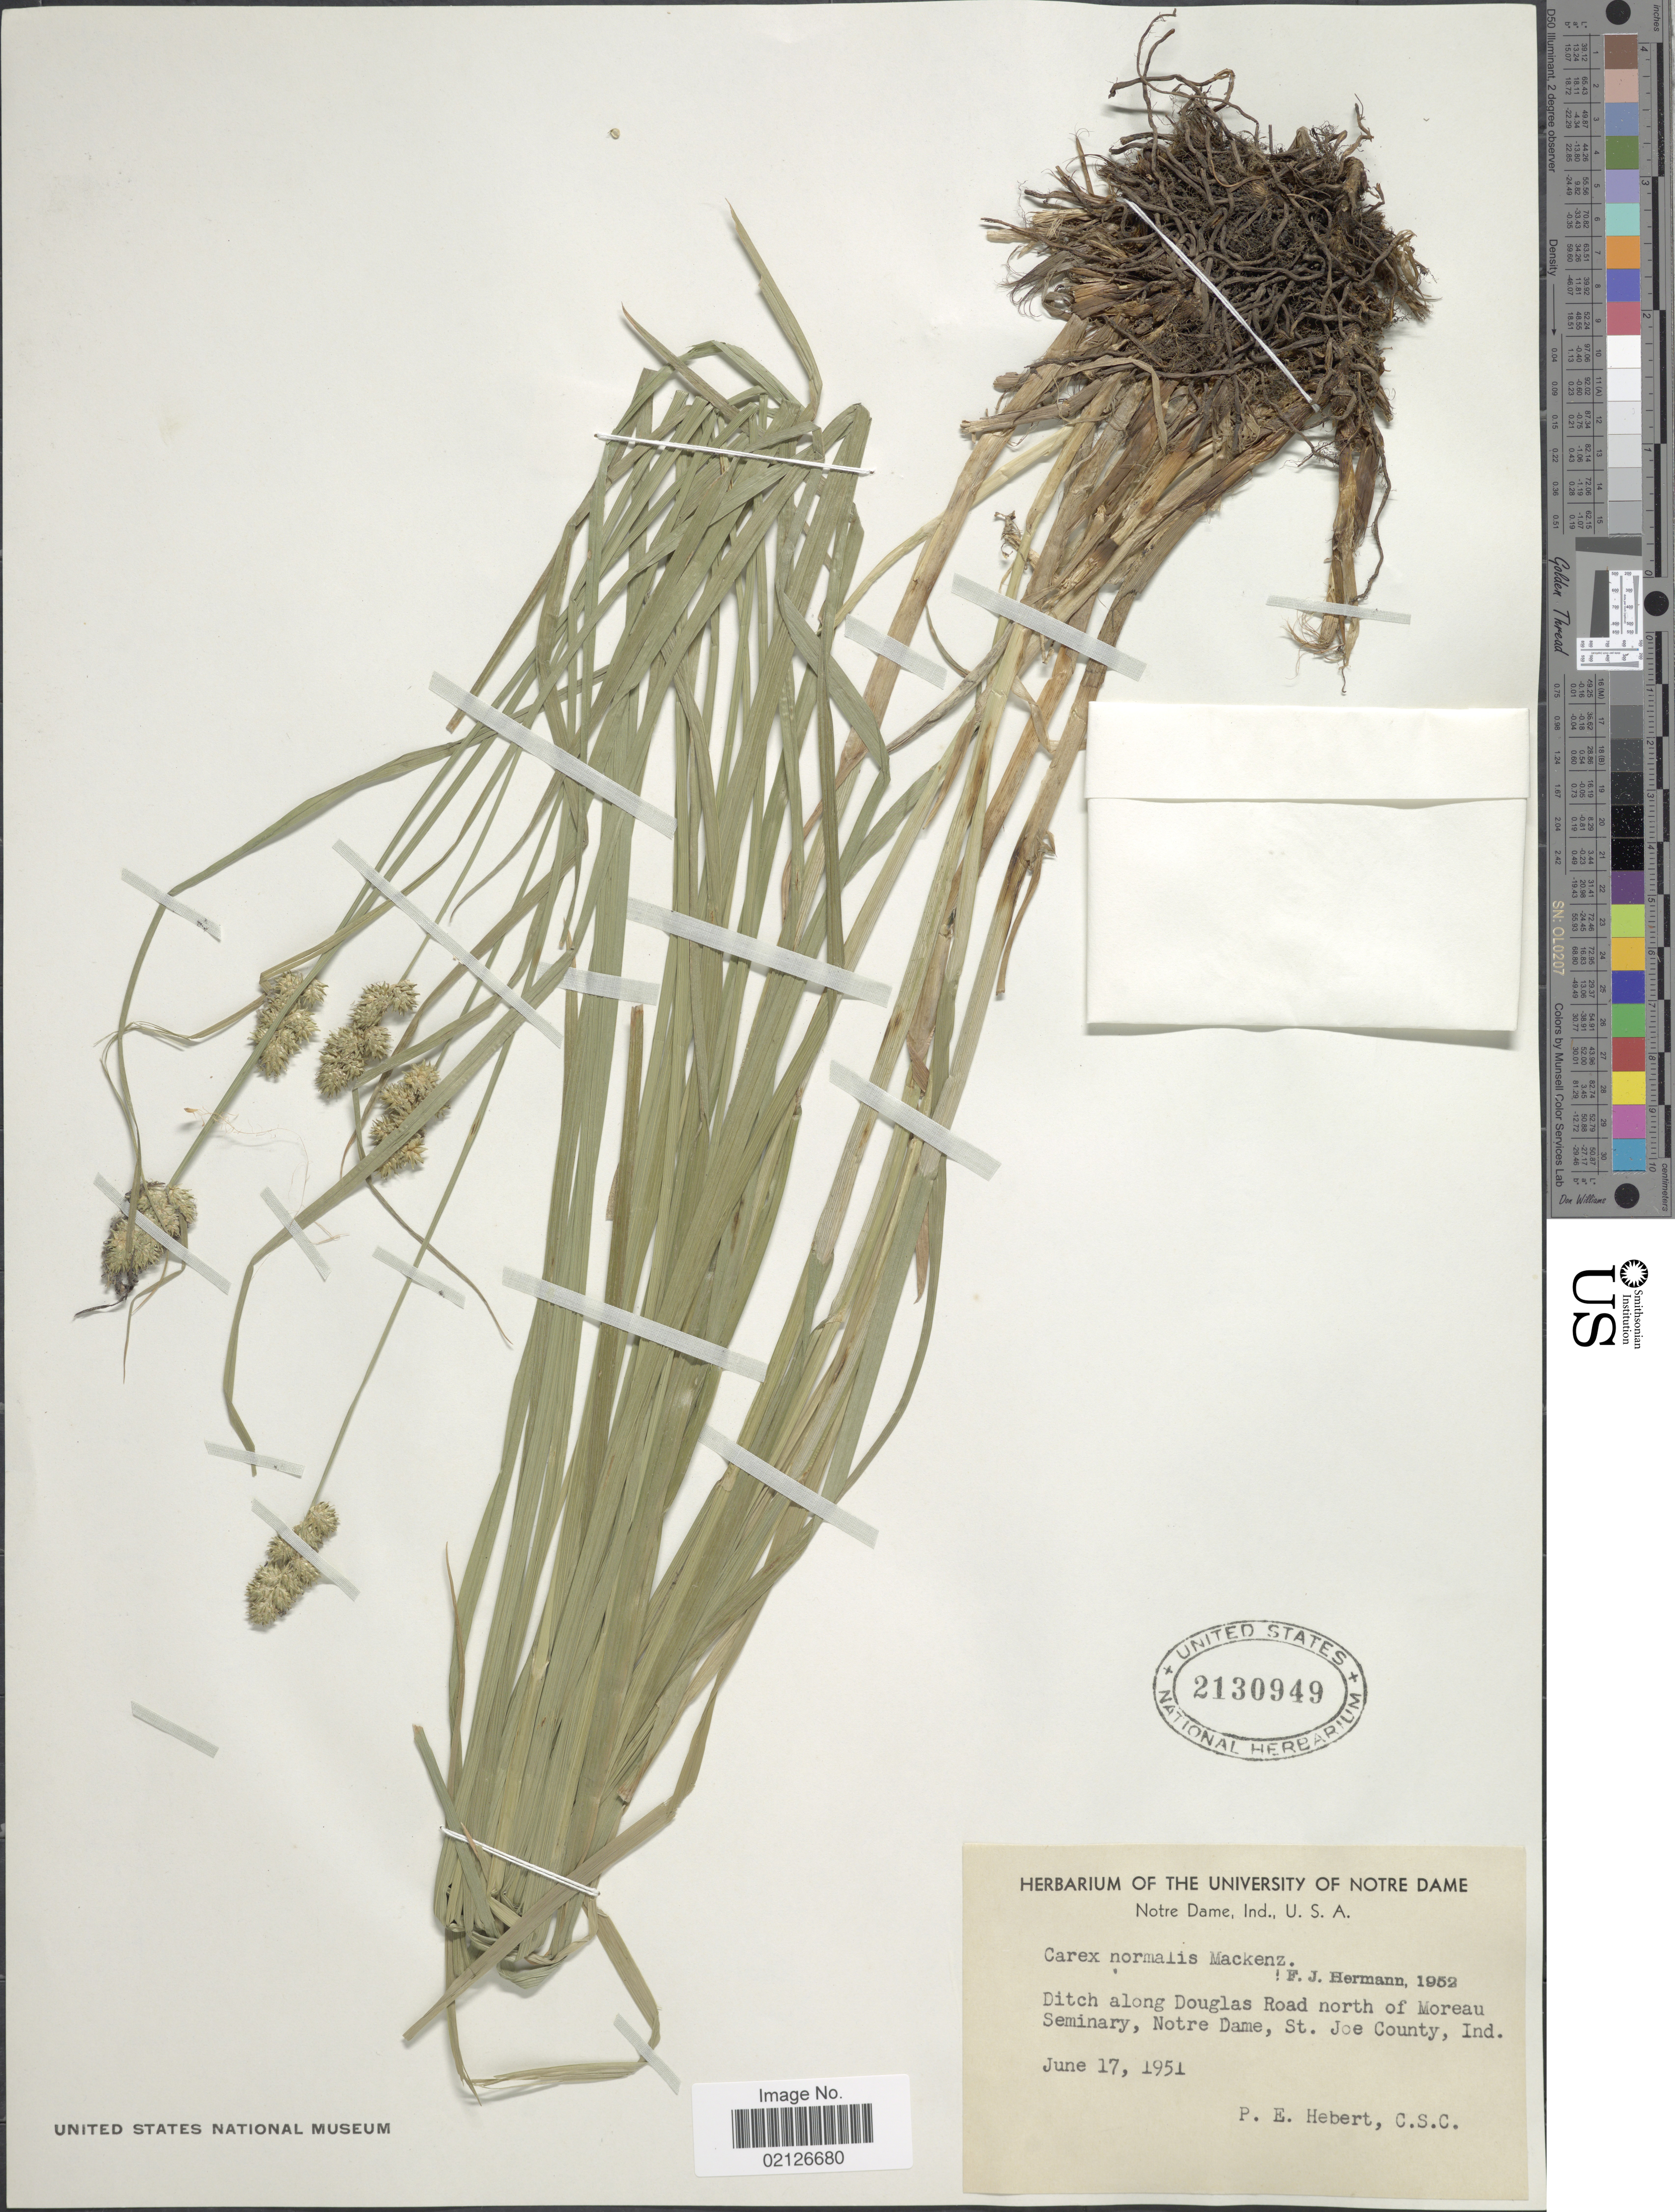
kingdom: Plantae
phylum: Tracheophyta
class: Liliopsida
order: Poales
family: Cyperaceae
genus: Carex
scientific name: Carex normalis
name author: Mack.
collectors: P. Hebert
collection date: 1951-06-17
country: United States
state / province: Indiana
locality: Notre Dame, ditch along Douglas Road north of Moreau Seminary, Notre Dame, St. Joe County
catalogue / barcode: US 2130949